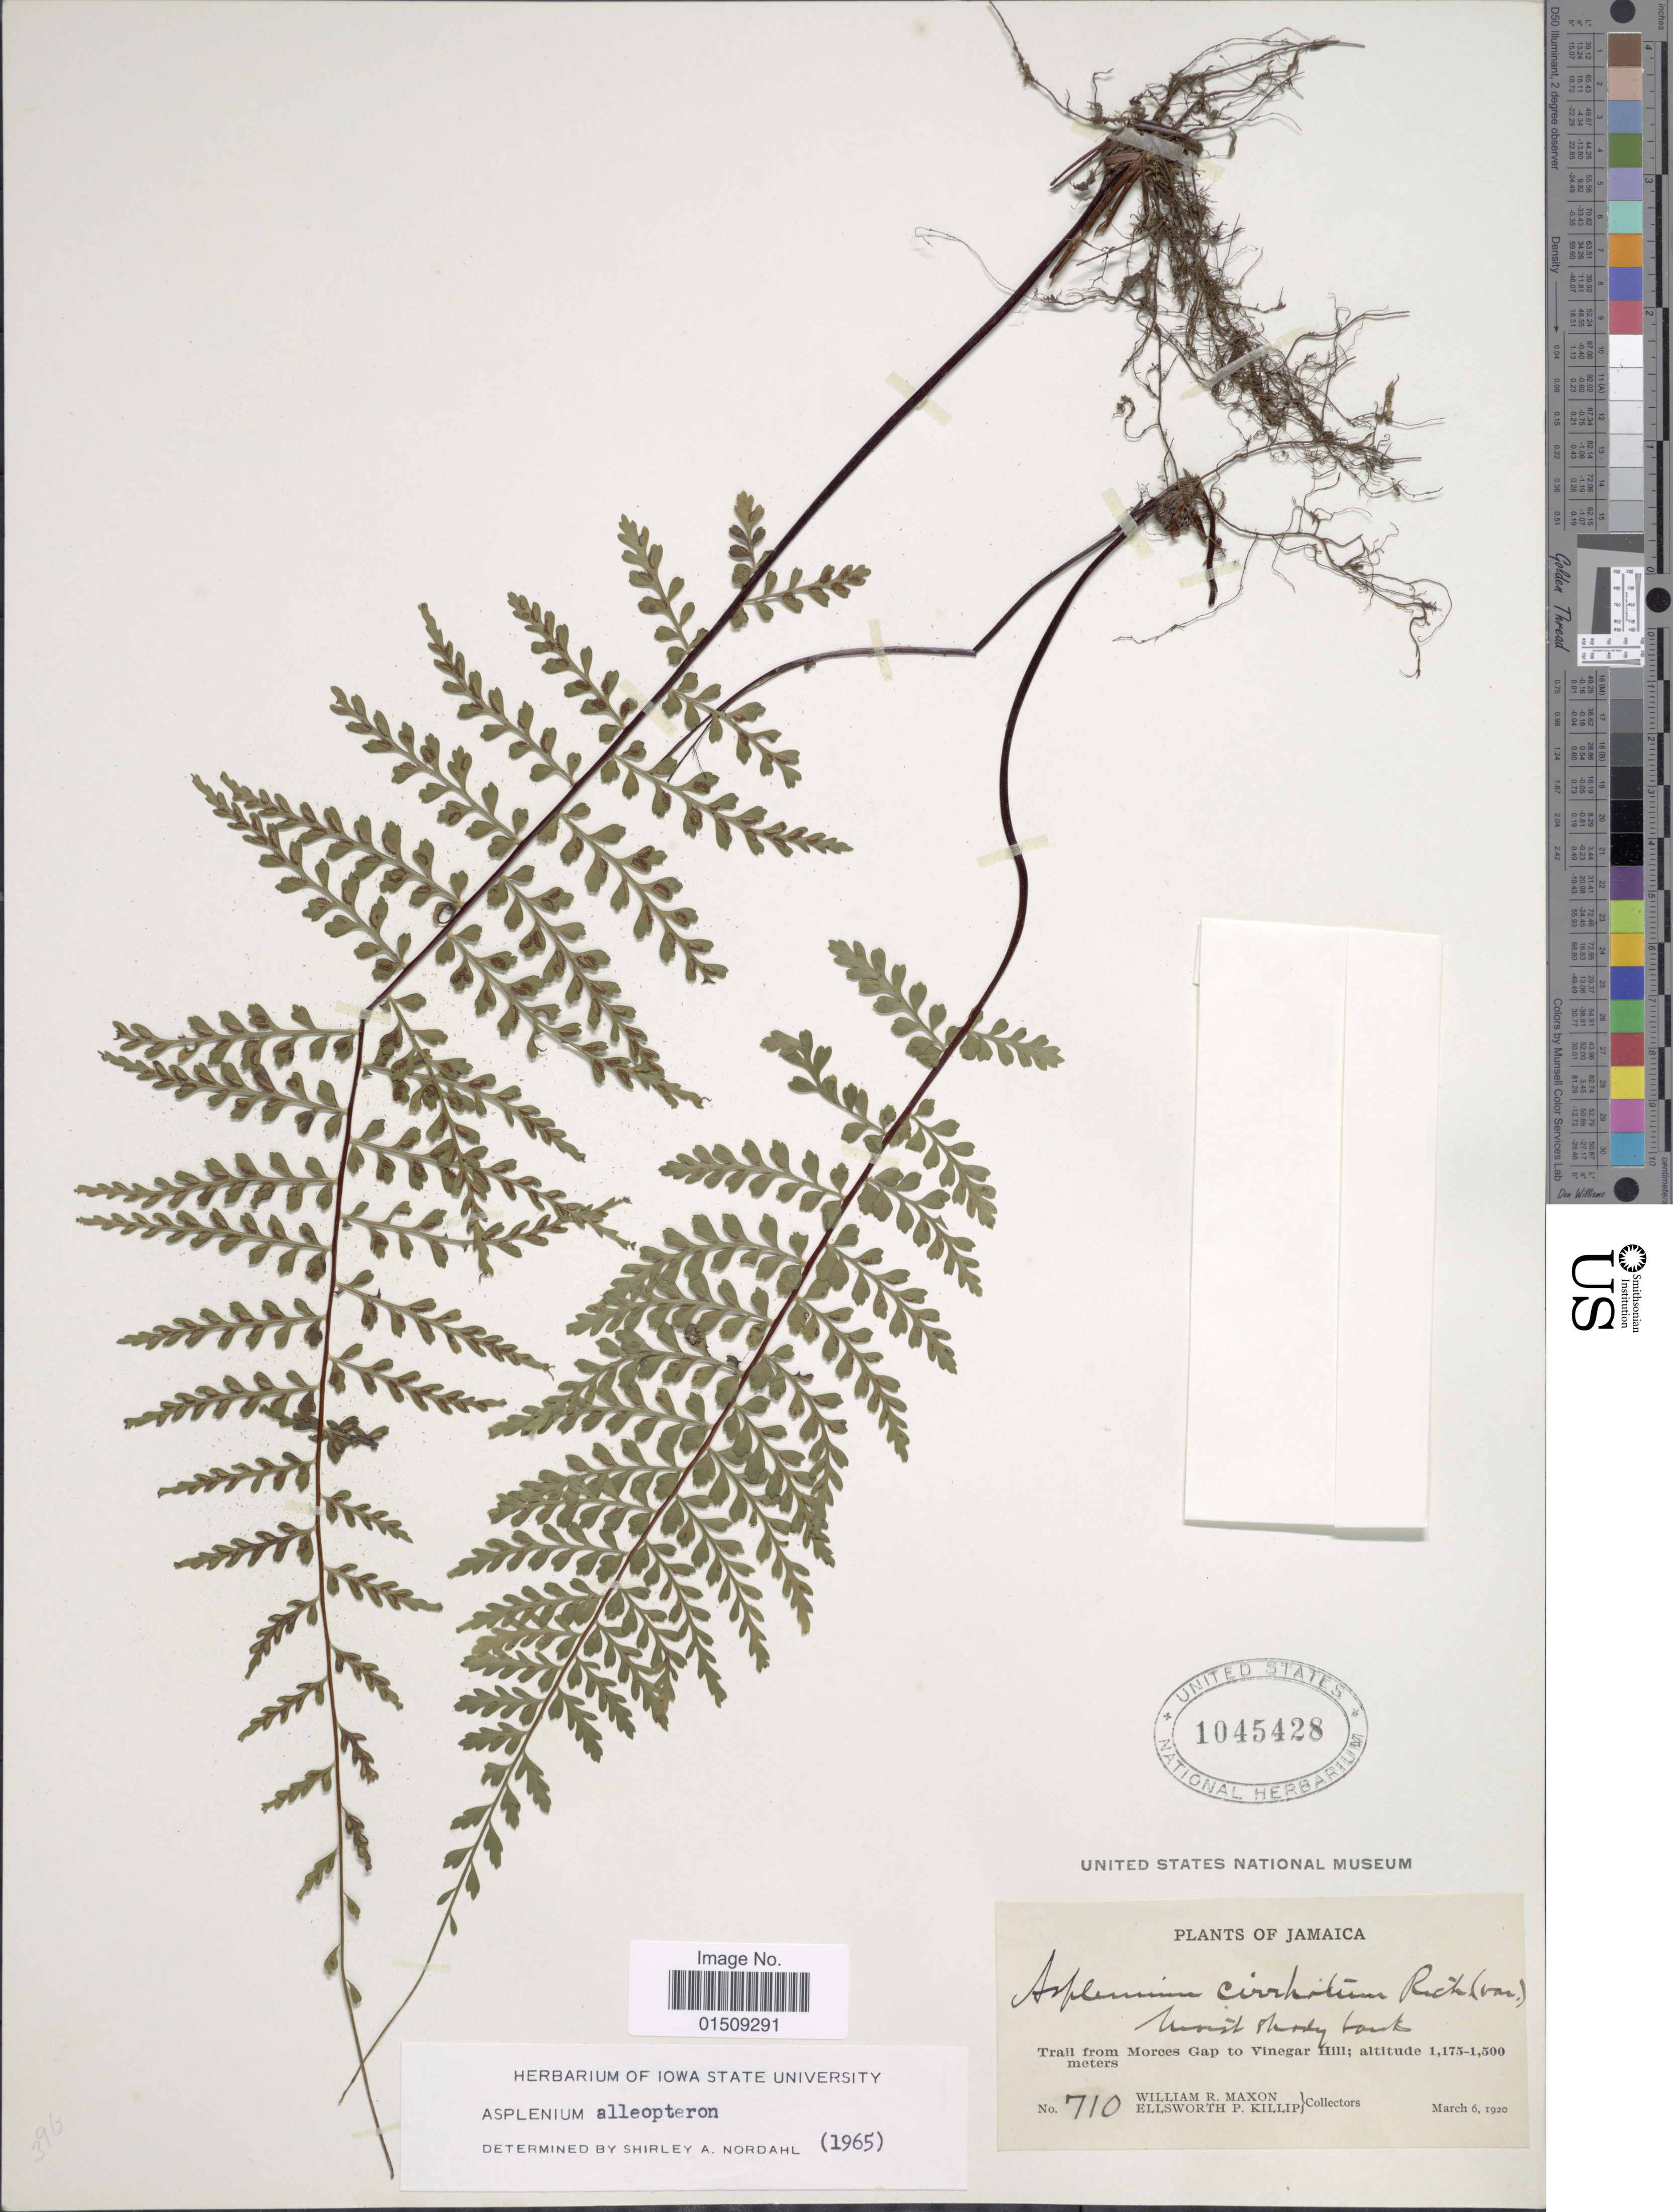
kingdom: Plantae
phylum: Tracheophyta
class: Polypodiopsida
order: Polypodiales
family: Aspleniaceae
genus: Asplenium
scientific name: Asplenium radicans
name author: L.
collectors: W. R. Maxon & E. P. Killip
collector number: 710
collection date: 1920-03-06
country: Jamaica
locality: Trail from Morces Gap to Vinegar Hill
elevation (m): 1175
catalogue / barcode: US 1045428